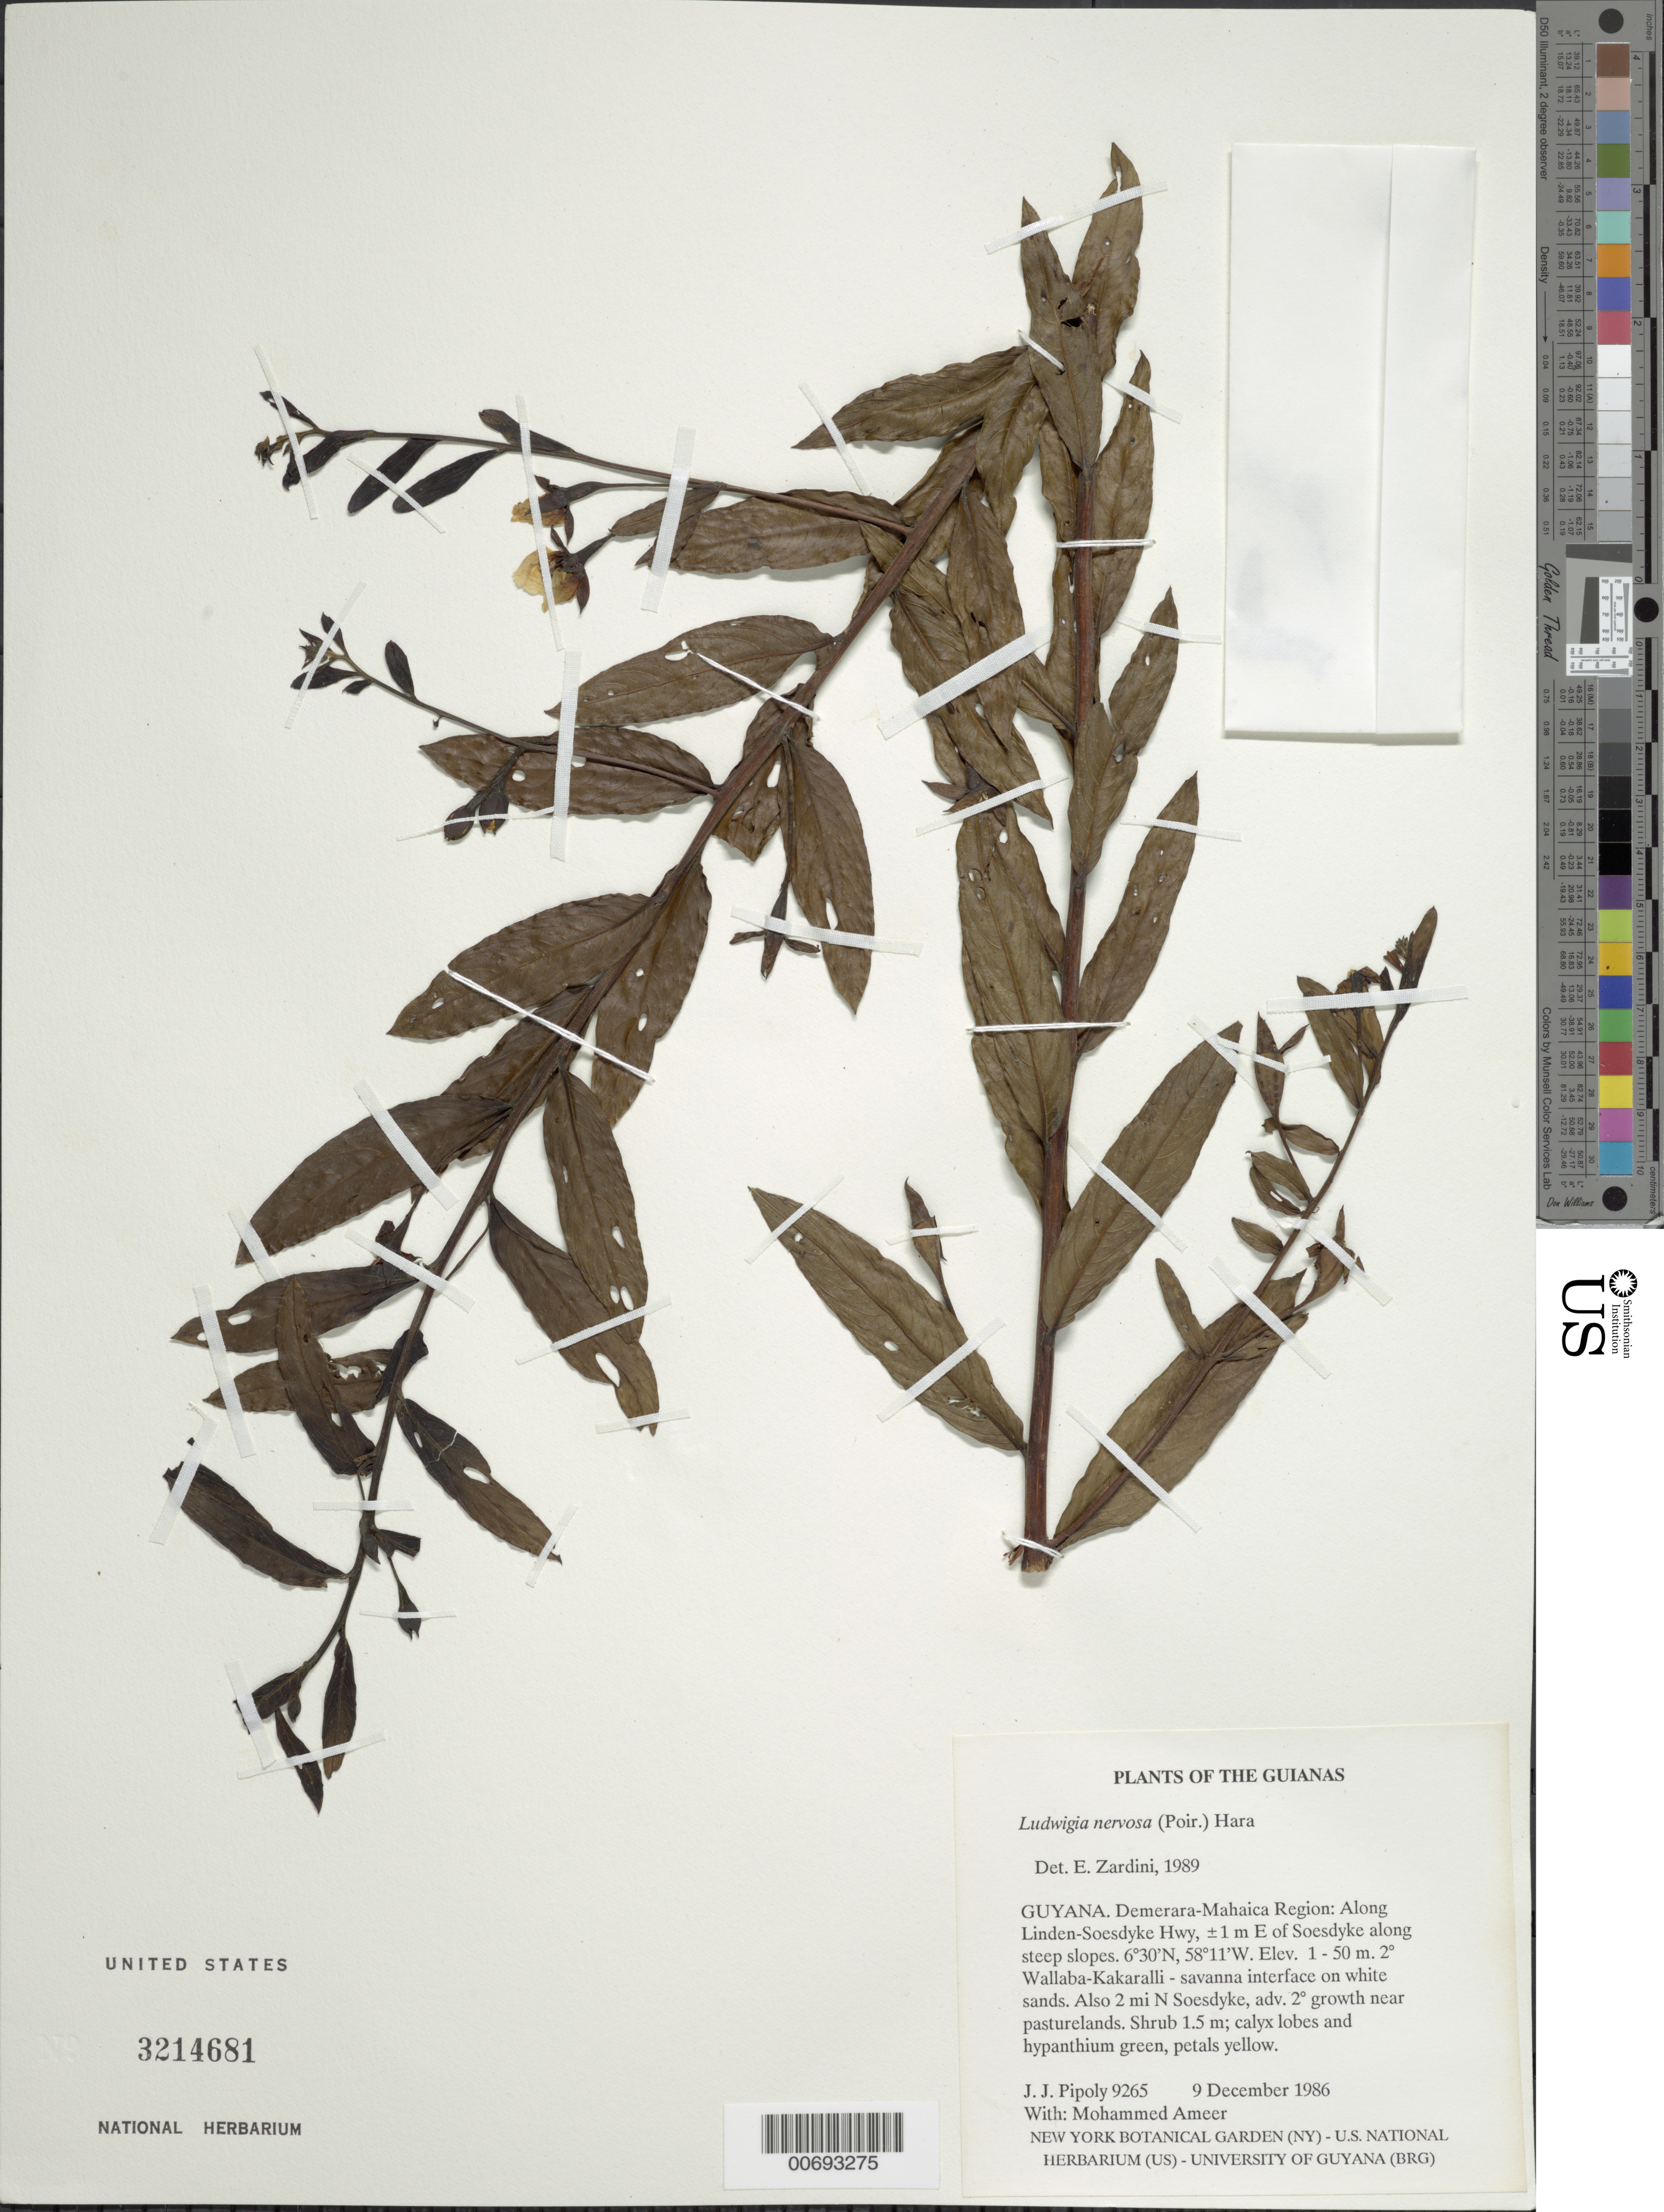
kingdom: Plantae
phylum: Tracheophyta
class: Magnoliopsida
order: Myrtales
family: Onagraceae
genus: Ludwigia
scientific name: Ludwigia nervosa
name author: (Poir.) H. Hara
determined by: Zardini, E. M.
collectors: J. J. Pipoly & M. Ameer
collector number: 9265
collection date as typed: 9 December 1986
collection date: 1986-12-09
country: Guyana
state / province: Demerara-Mahaica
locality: Along Linden-Soesdyke Hwy, ±1 m E of Soesdyke along steep slopes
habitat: Secondary Wallaba-Kakaralli - savanna interface on white sands. Also 2 mi N Soesdyke, adv. secondary growth near pasturelands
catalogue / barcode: US 3214681